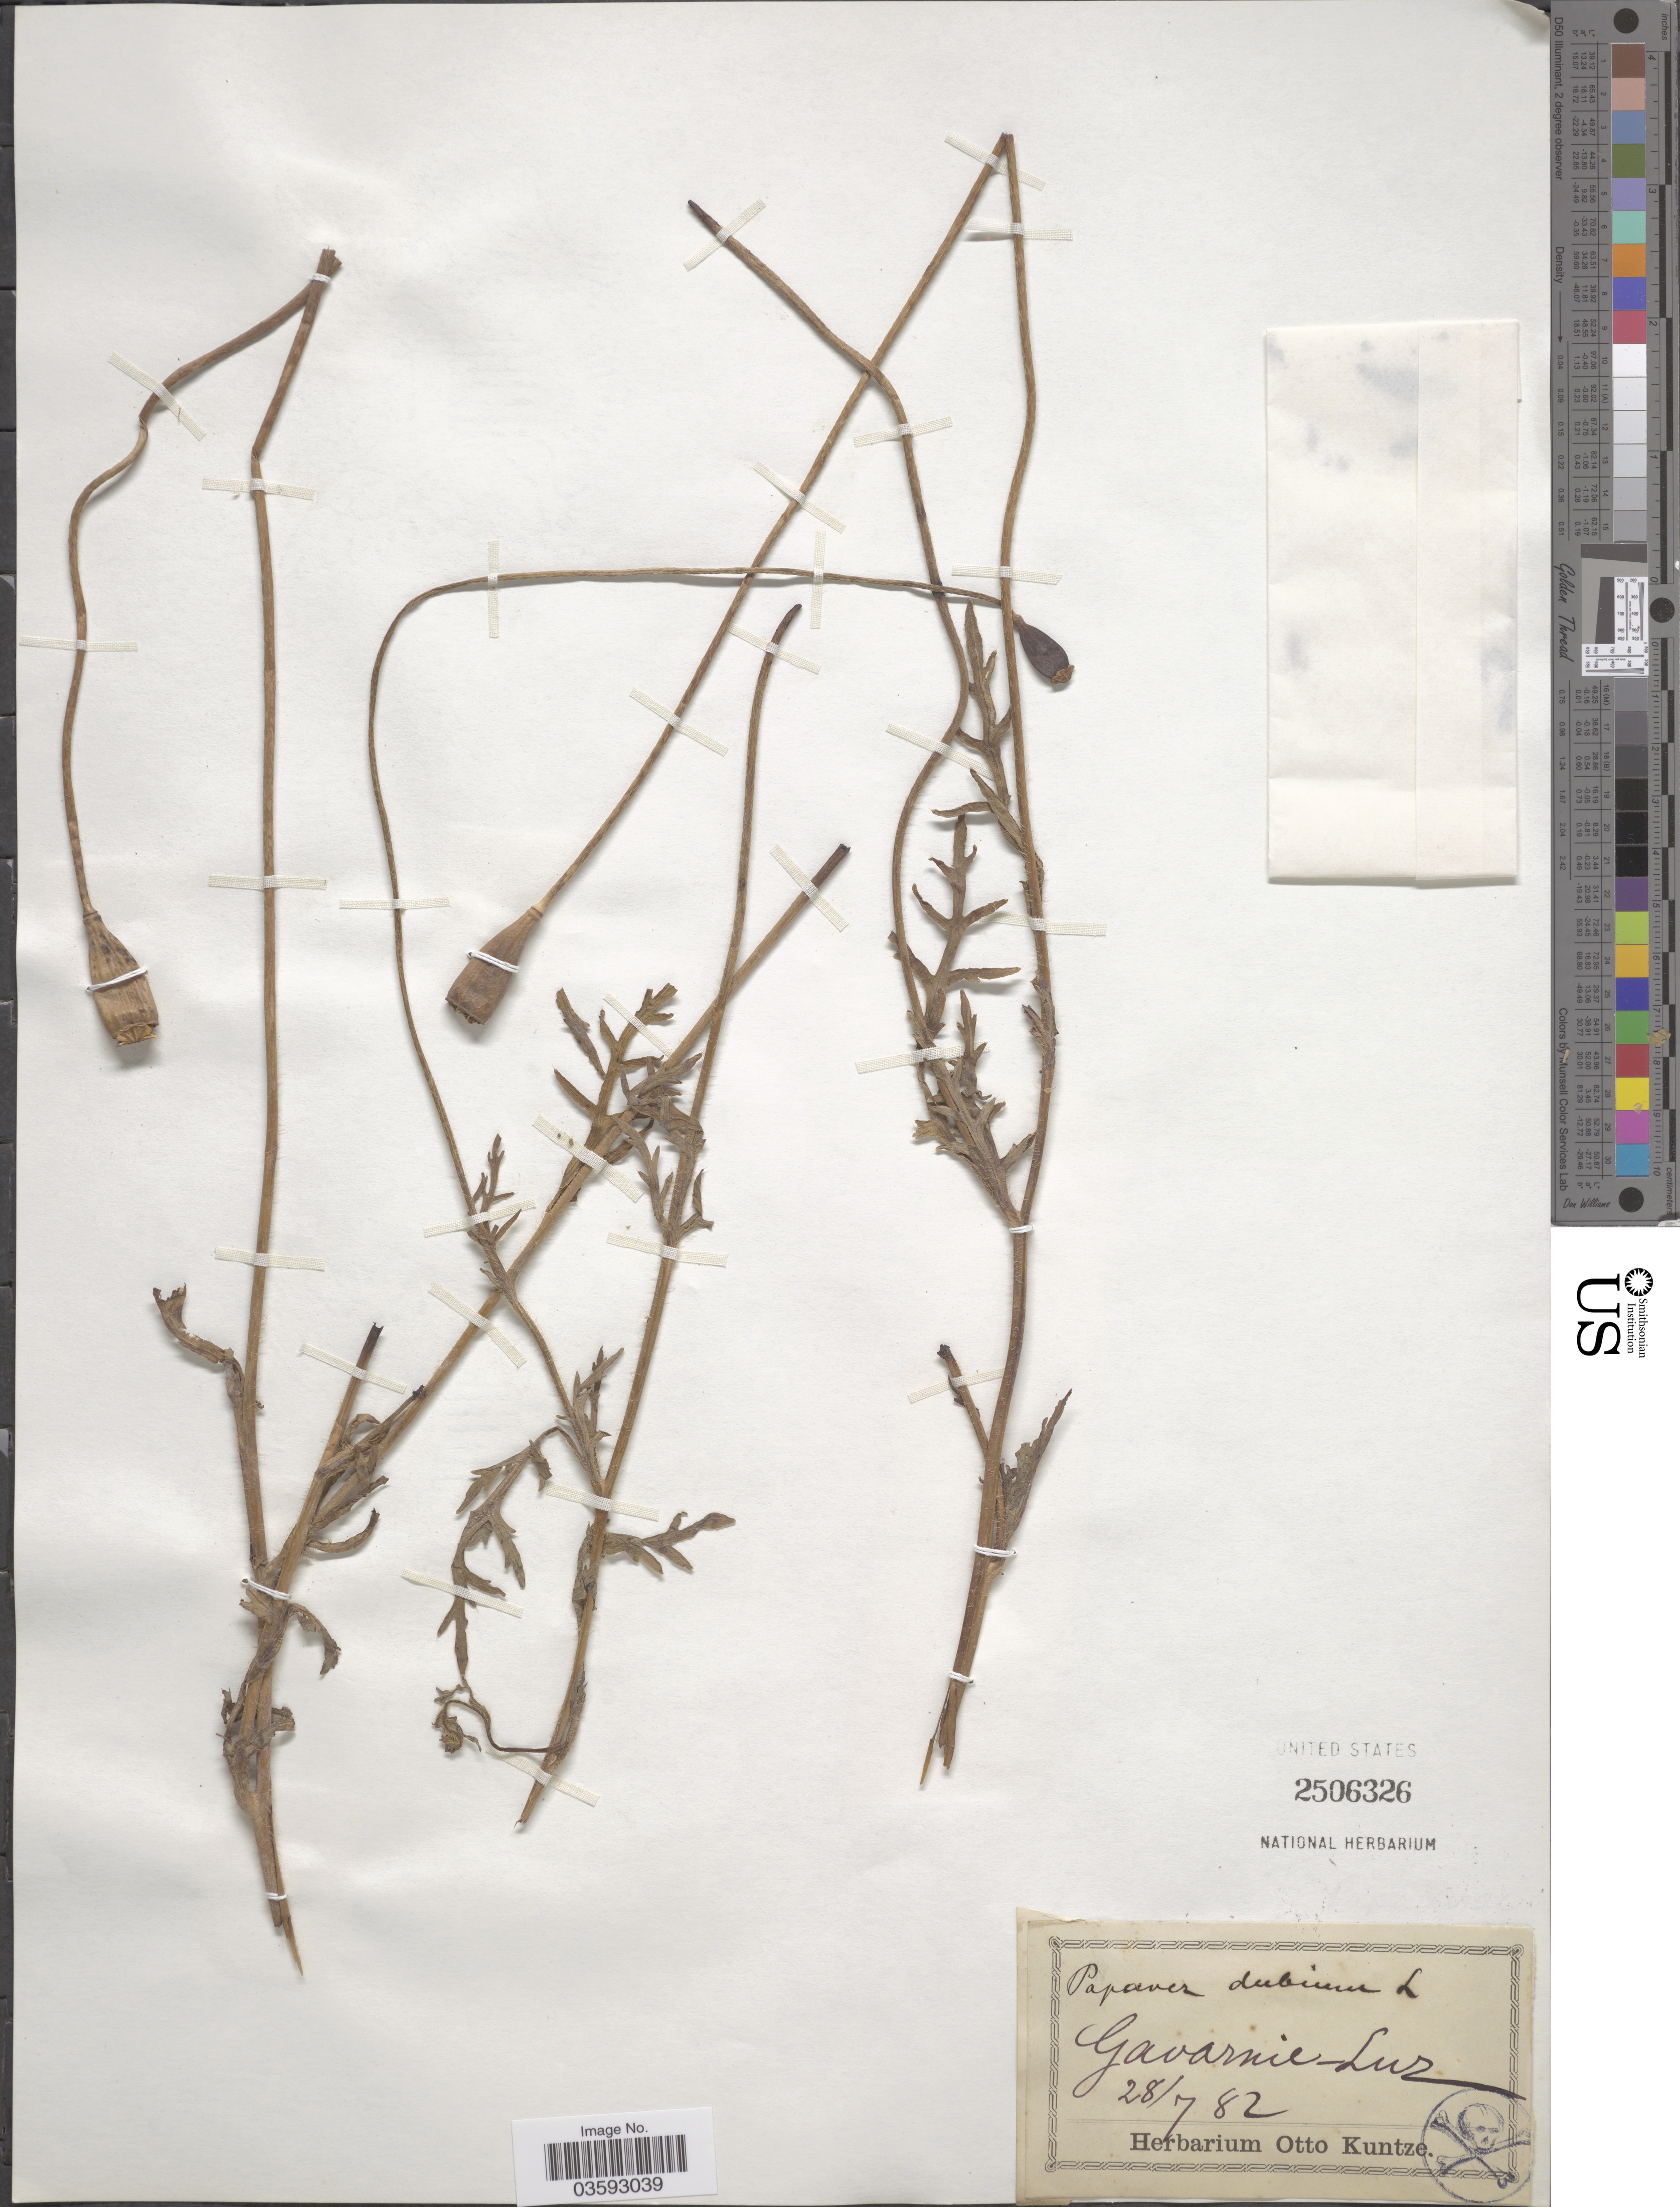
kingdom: Plantae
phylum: Tracheophyta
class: Magnoliopsida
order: Ranunculales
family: Papaveraceae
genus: Papaver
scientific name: Papaver dubium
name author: L.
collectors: ex herb. Otto Kuntze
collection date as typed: Transcribed d/m/y: 28/7/82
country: France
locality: Gavarnie-Luz.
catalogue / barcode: US 2506326